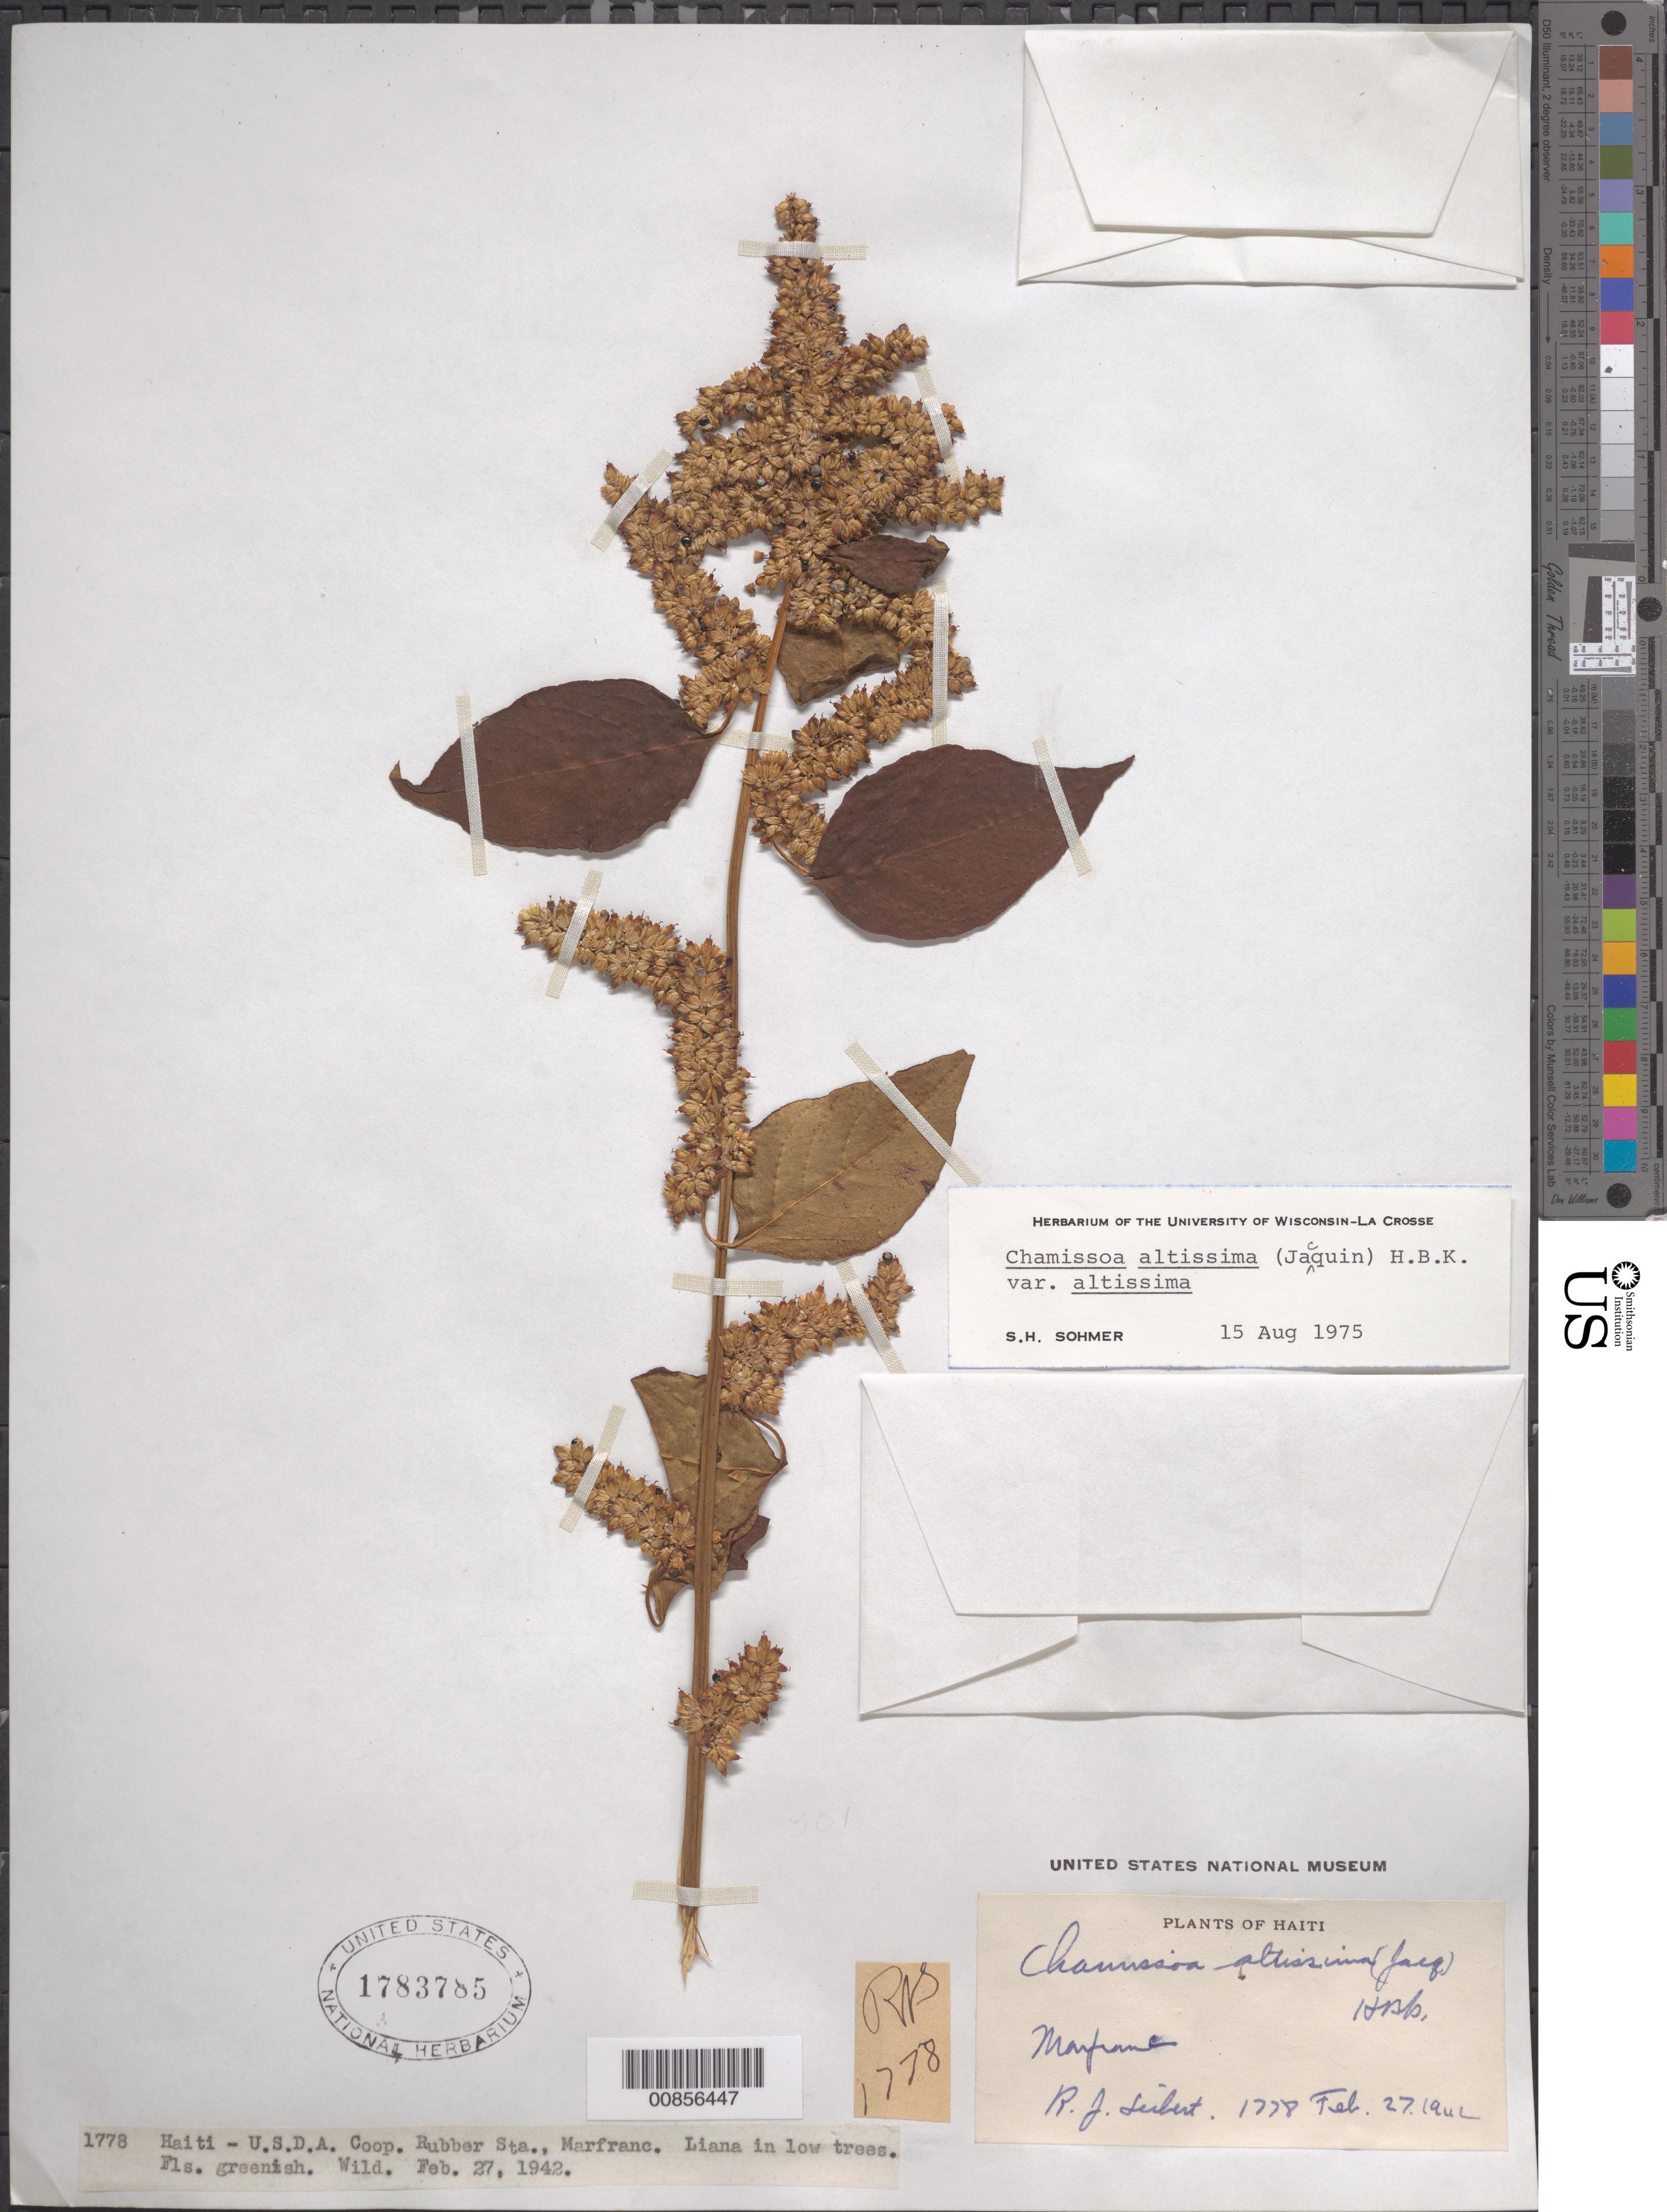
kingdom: Plantae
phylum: Tracheophyta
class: Magnoliopsida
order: Caryophyllales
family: Amaranthaceae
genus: Chamissoa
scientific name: Chamissoa altissima var. altissima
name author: (Jacq.) Kunth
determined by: Sohmer, S. H.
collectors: R. J. Seibert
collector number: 1778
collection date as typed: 27 Feb 1942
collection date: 1942-02-27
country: Haiti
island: Hispaniola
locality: U.S.D.A. Coop. Rubber Sta., Marfranc.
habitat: In low trees.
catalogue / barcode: US 1783785